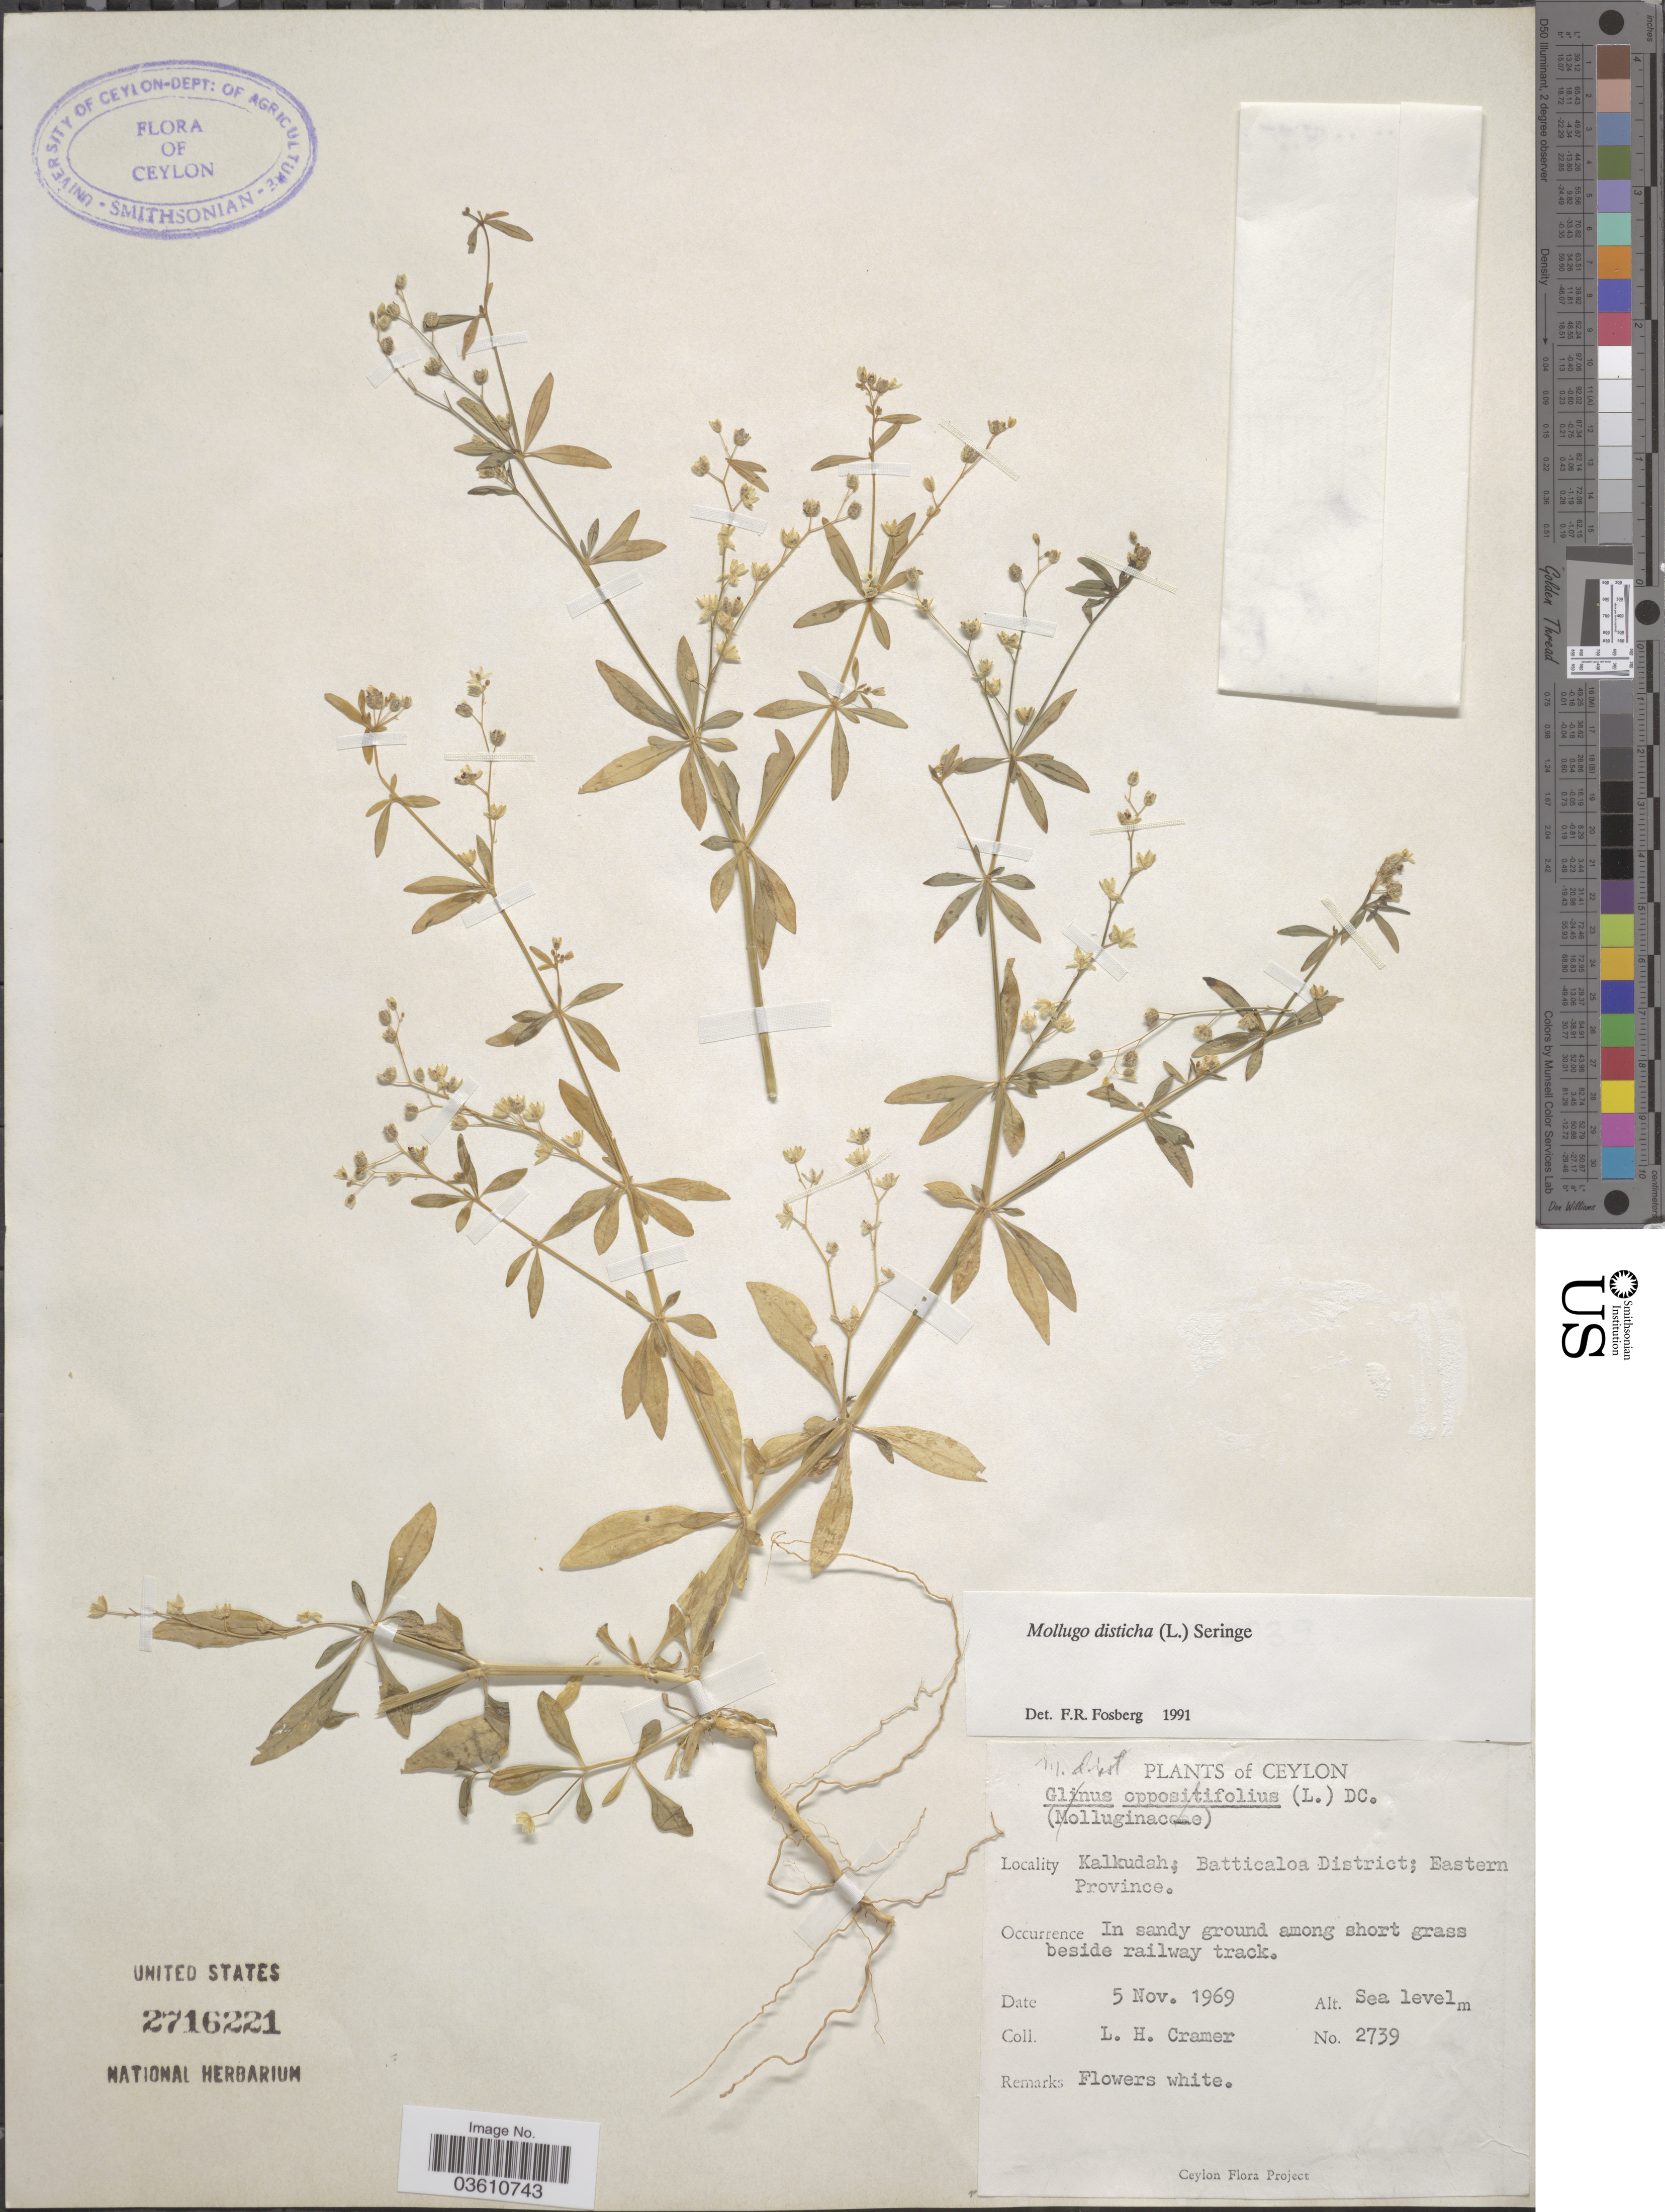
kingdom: Plantae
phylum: Tracheophyta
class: Magnoliopsida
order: Caryophyllales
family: Molluginaceae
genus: Mollugo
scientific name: Mollugo disticha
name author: Ser.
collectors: L. H. Cramer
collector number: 2739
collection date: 1969-11-05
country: Sri Lanka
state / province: Eastern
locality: Ceylon. Kalkudah; Batticaloa District. Grass beside railway track.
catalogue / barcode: US 2716221